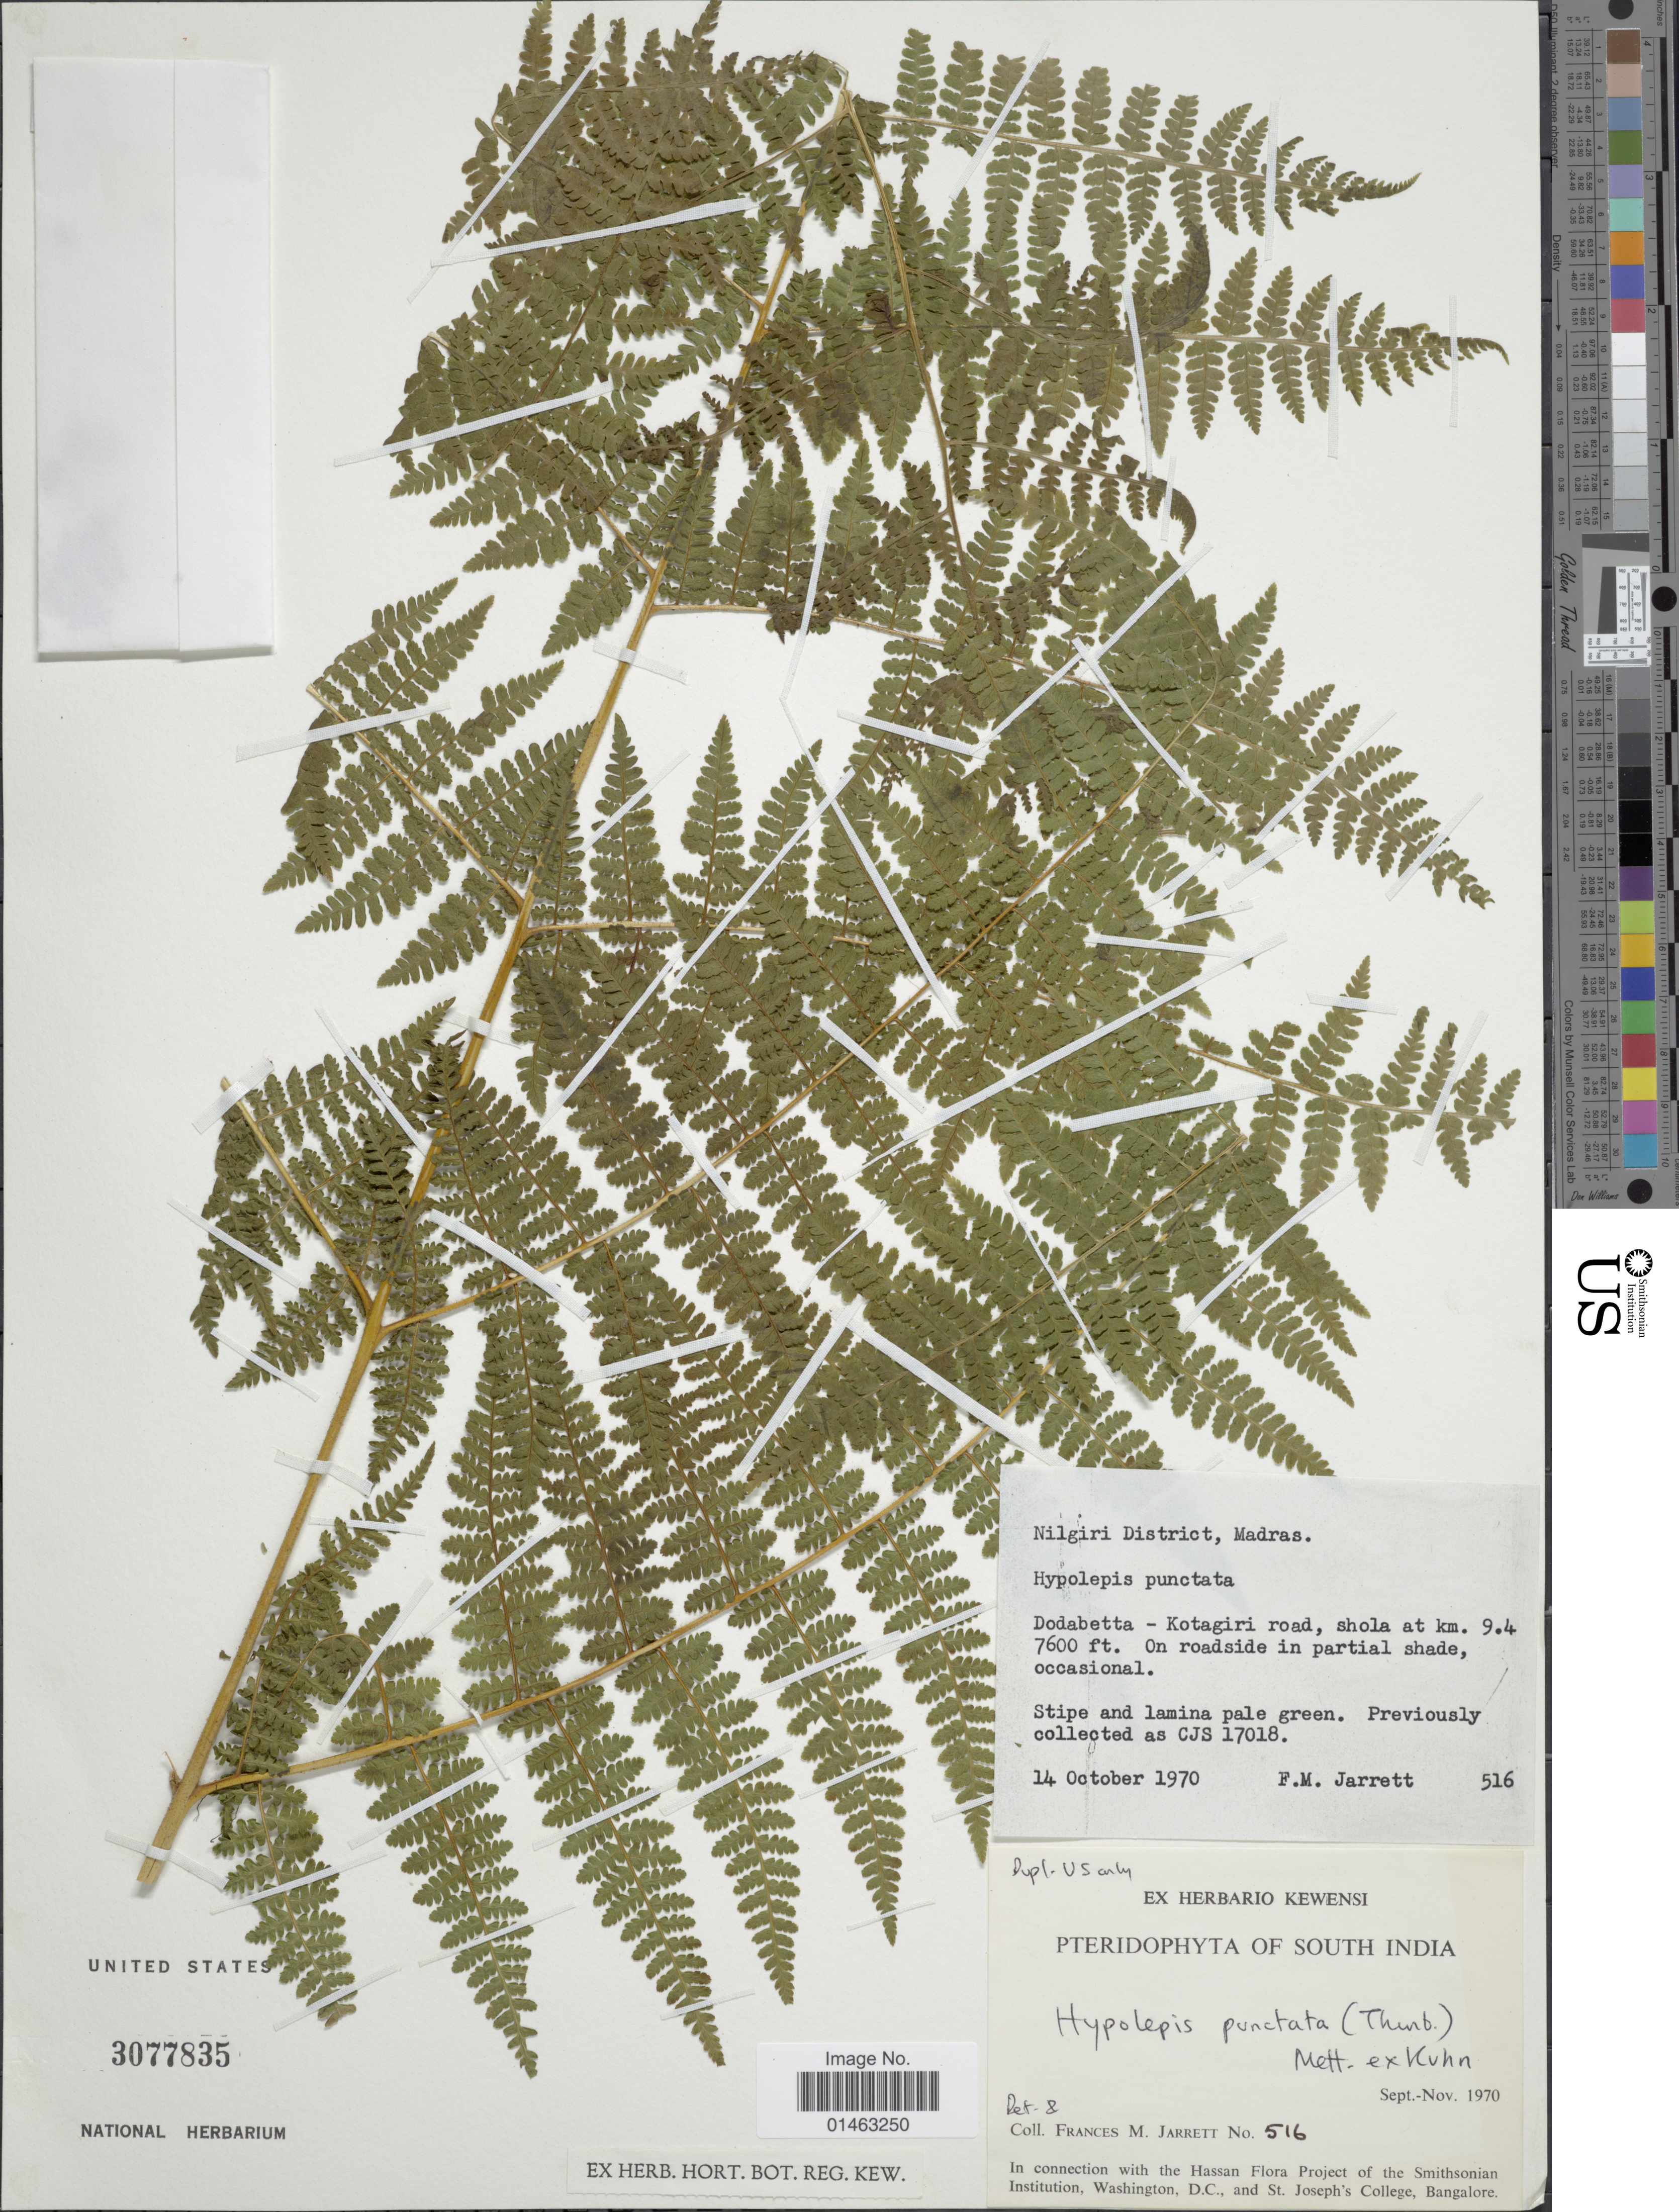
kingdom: Plantae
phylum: Tracheophyta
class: Polypodiopsida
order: Polypodiales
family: Dennstaedtiaceae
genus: Hypolepis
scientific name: Hypolepis punctata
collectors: F. M. Jarrett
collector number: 516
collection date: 1970-10-14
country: India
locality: South India. Nilgiri District, Madras. Dodabetta - Kotagiri road, shola at km. 9.4.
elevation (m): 2316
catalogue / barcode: US 3077835